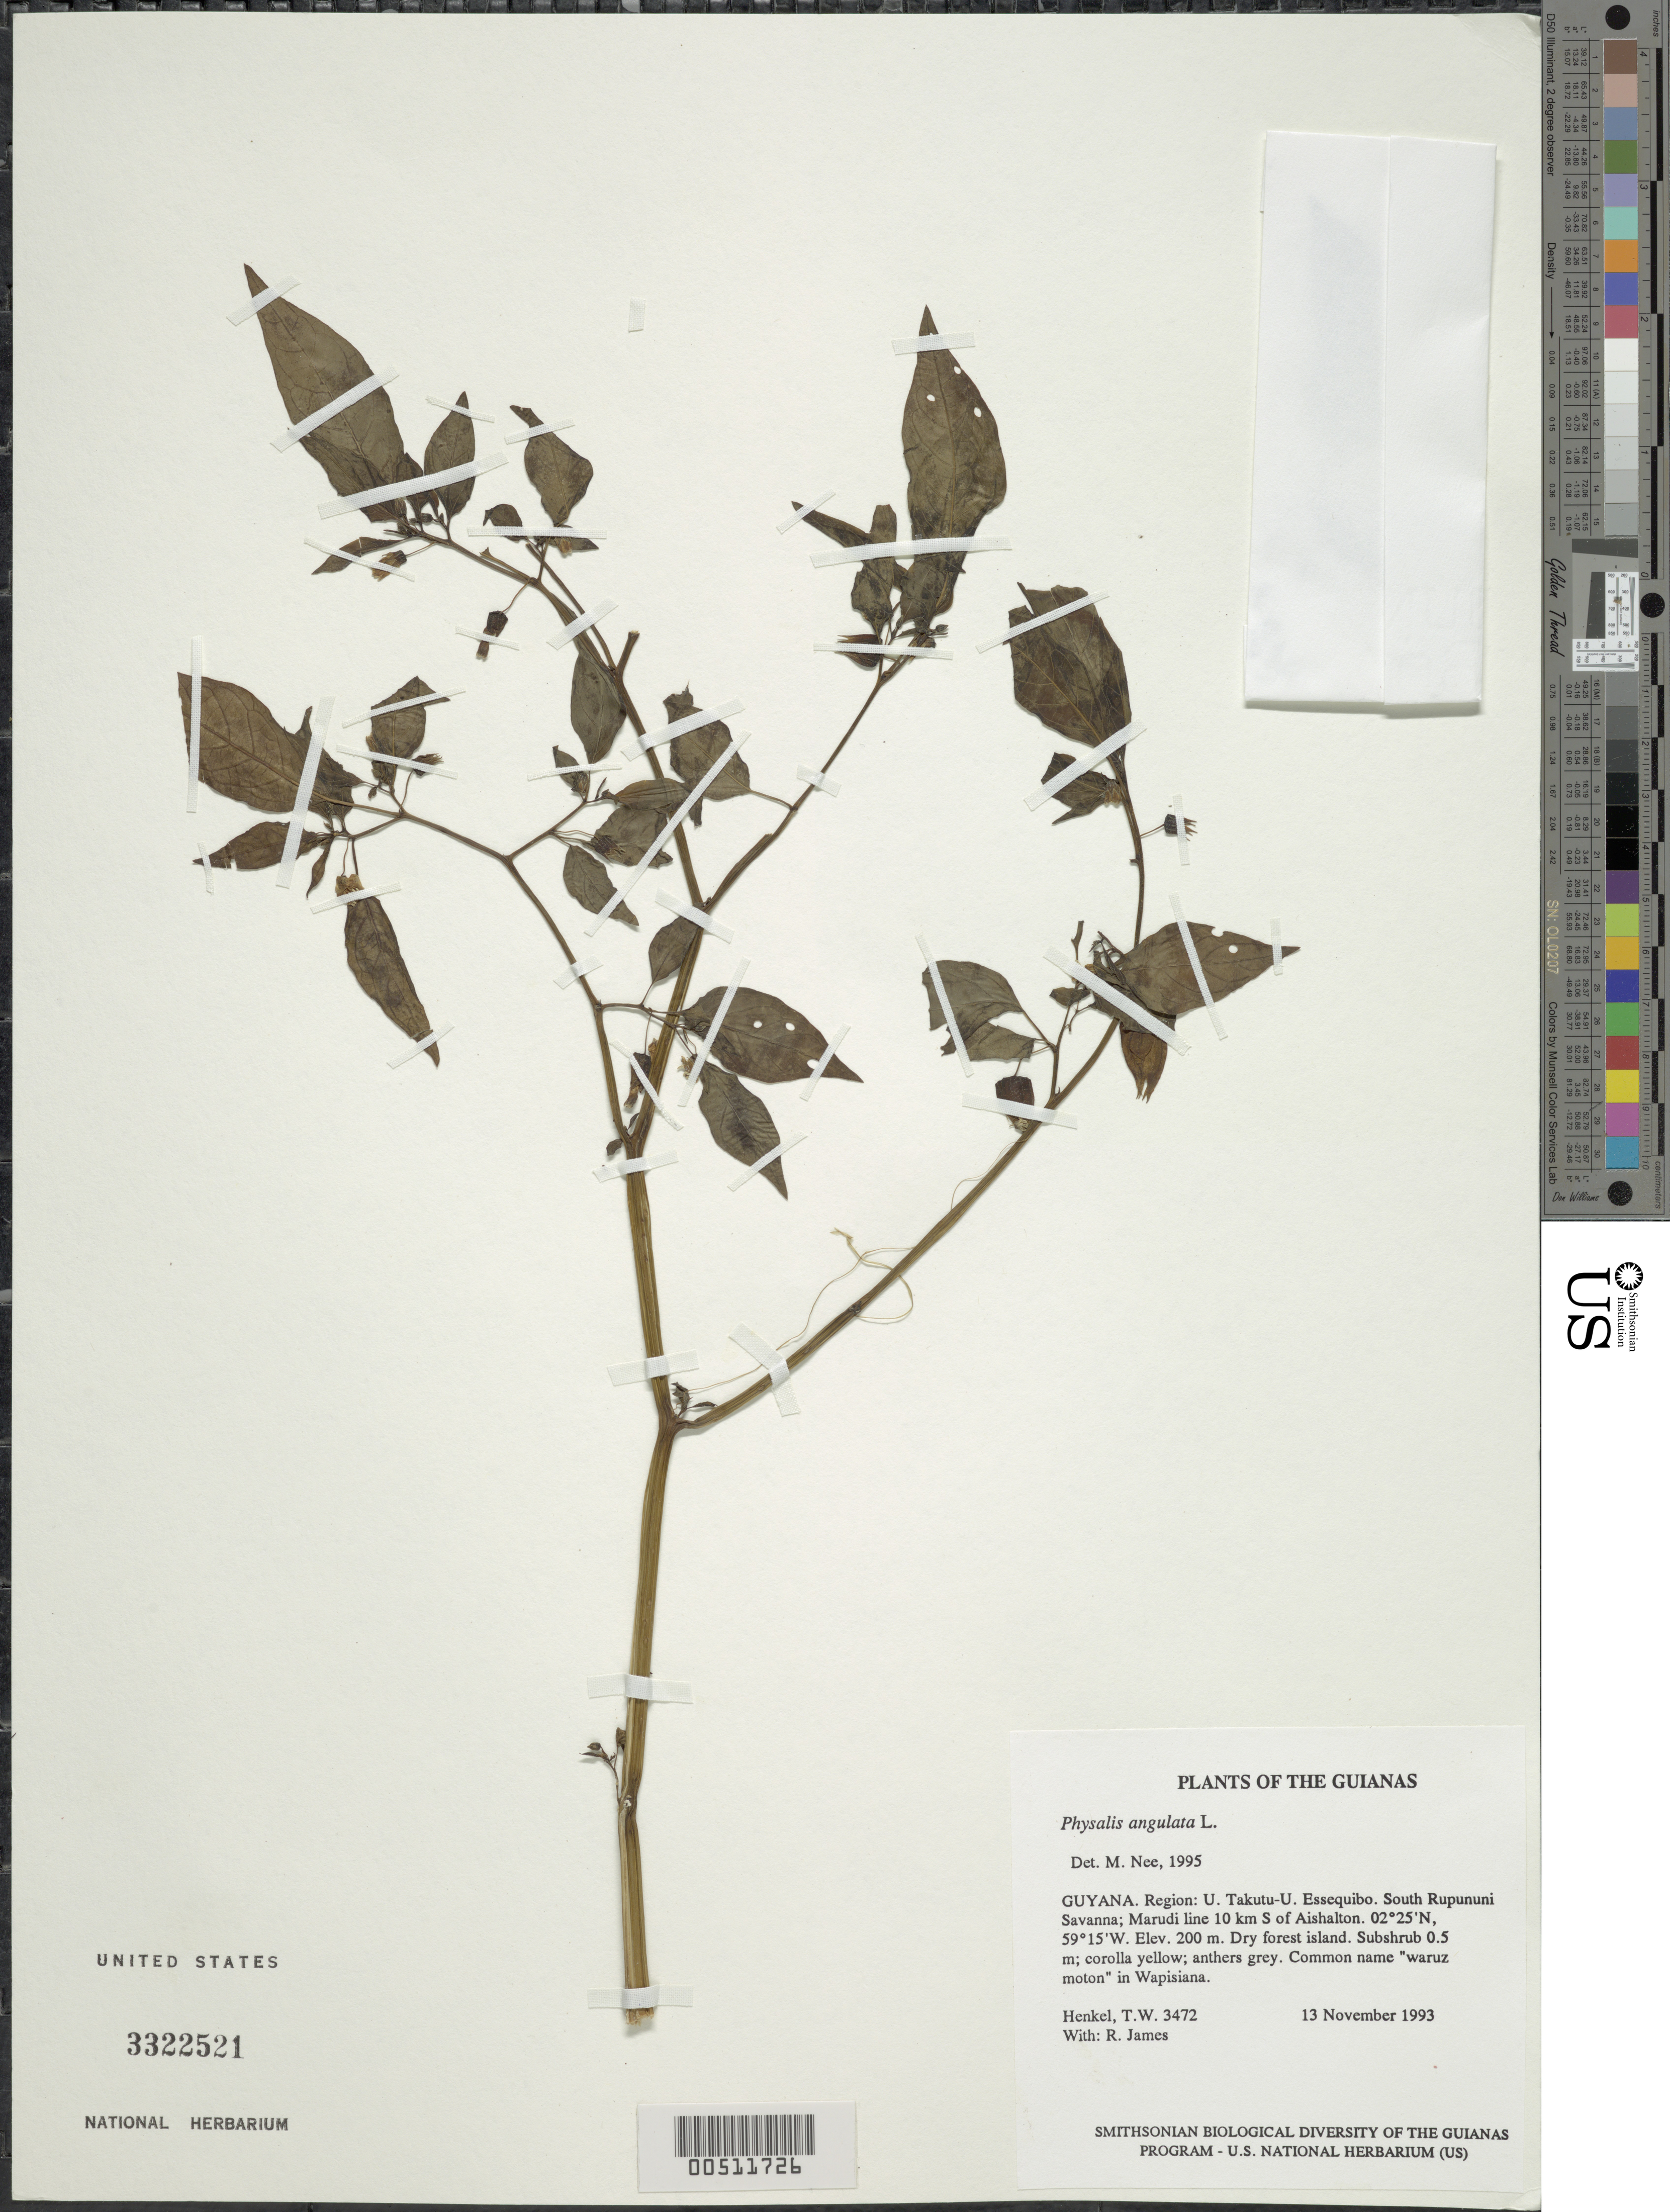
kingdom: Plantae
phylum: Tracheophyta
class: Magnoliopsida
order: Solanales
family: Solanaceae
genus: Physalis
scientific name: Physalis angulata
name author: L.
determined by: Nee, Michael H.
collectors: T. Henkel & R. James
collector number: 3472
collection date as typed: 13 November 1993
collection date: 1993-11-13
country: Guyana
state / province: U. Takutu-U. Essequibo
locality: South Rupununi Savanna; Marudi line 10 km S of Aishalton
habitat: Dry forest island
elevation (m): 200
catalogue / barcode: US 3322521